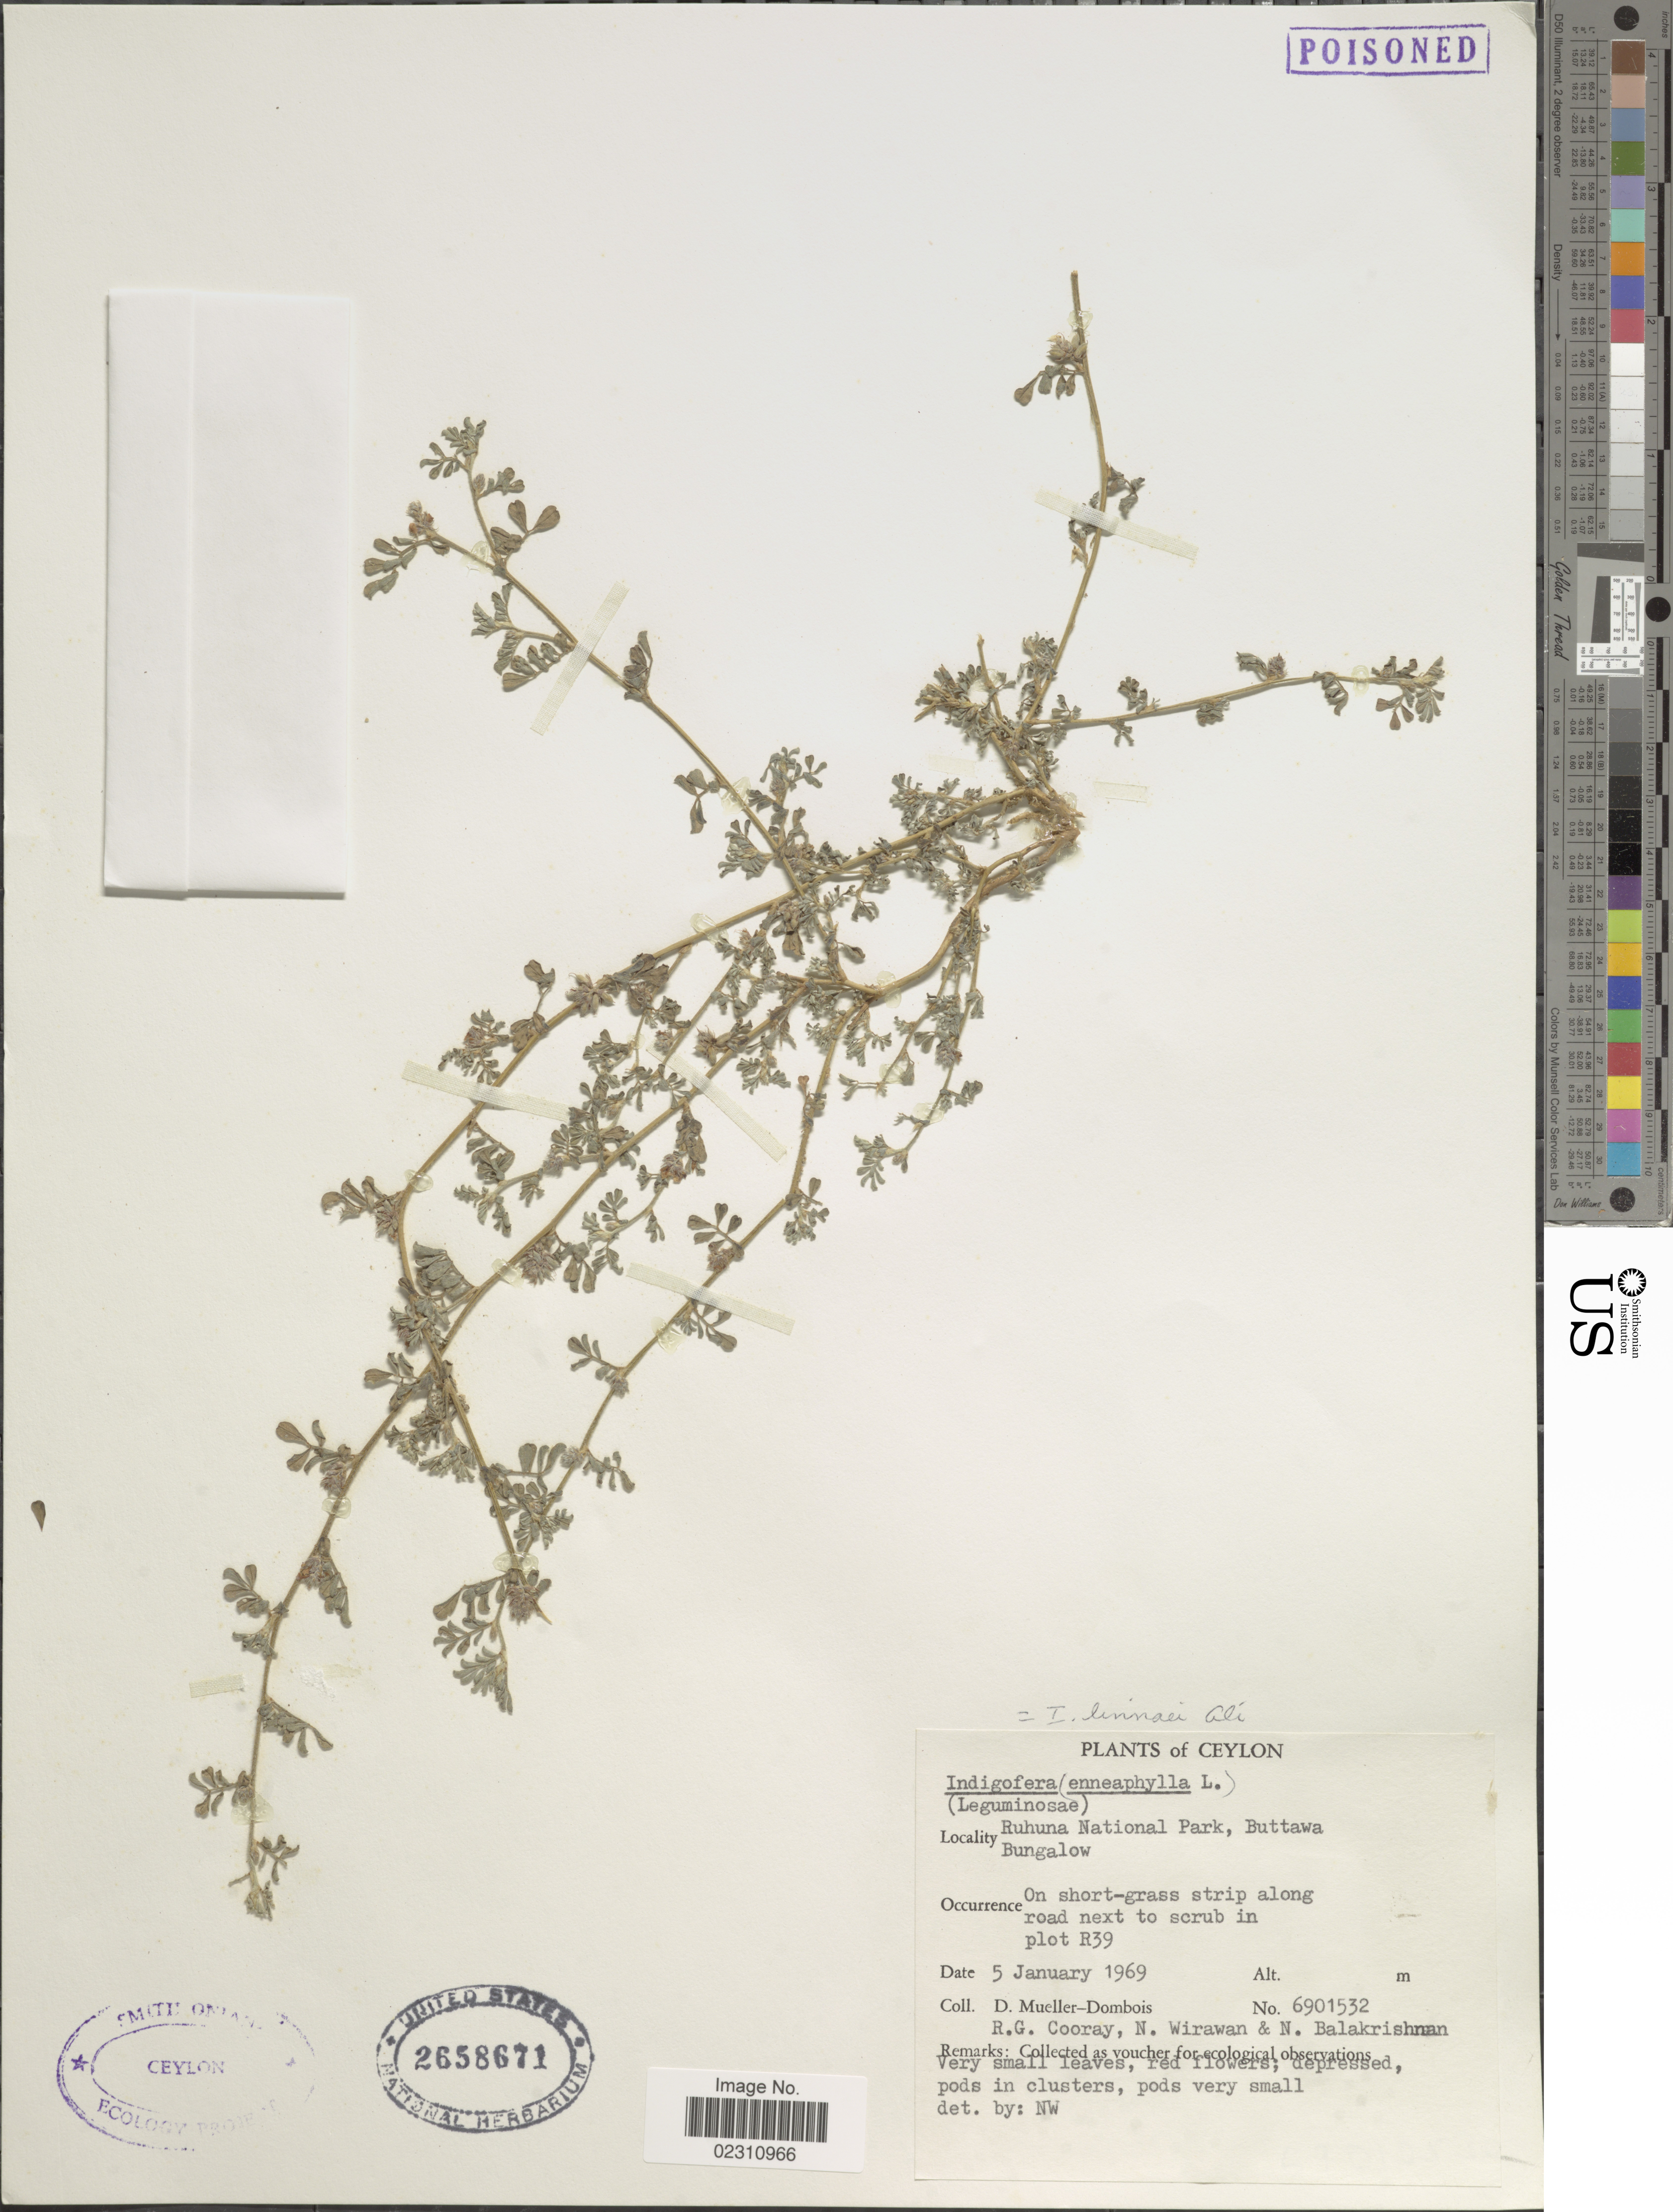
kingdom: Plantae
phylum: Tracheophyta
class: Magnoliopsida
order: Fabales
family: Fabaceae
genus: Indigofera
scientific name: Indigofera linnaei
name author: Ali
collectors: D. Mueller-Dombois, R. Cooray, N. Wirawan & N. Balakrishnan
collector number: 6901532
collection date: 1969-01-05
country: Sri Lanka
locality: Ceylon, Ruhuna National Park, Buttawa, Bungalow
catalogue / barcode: US 2658671